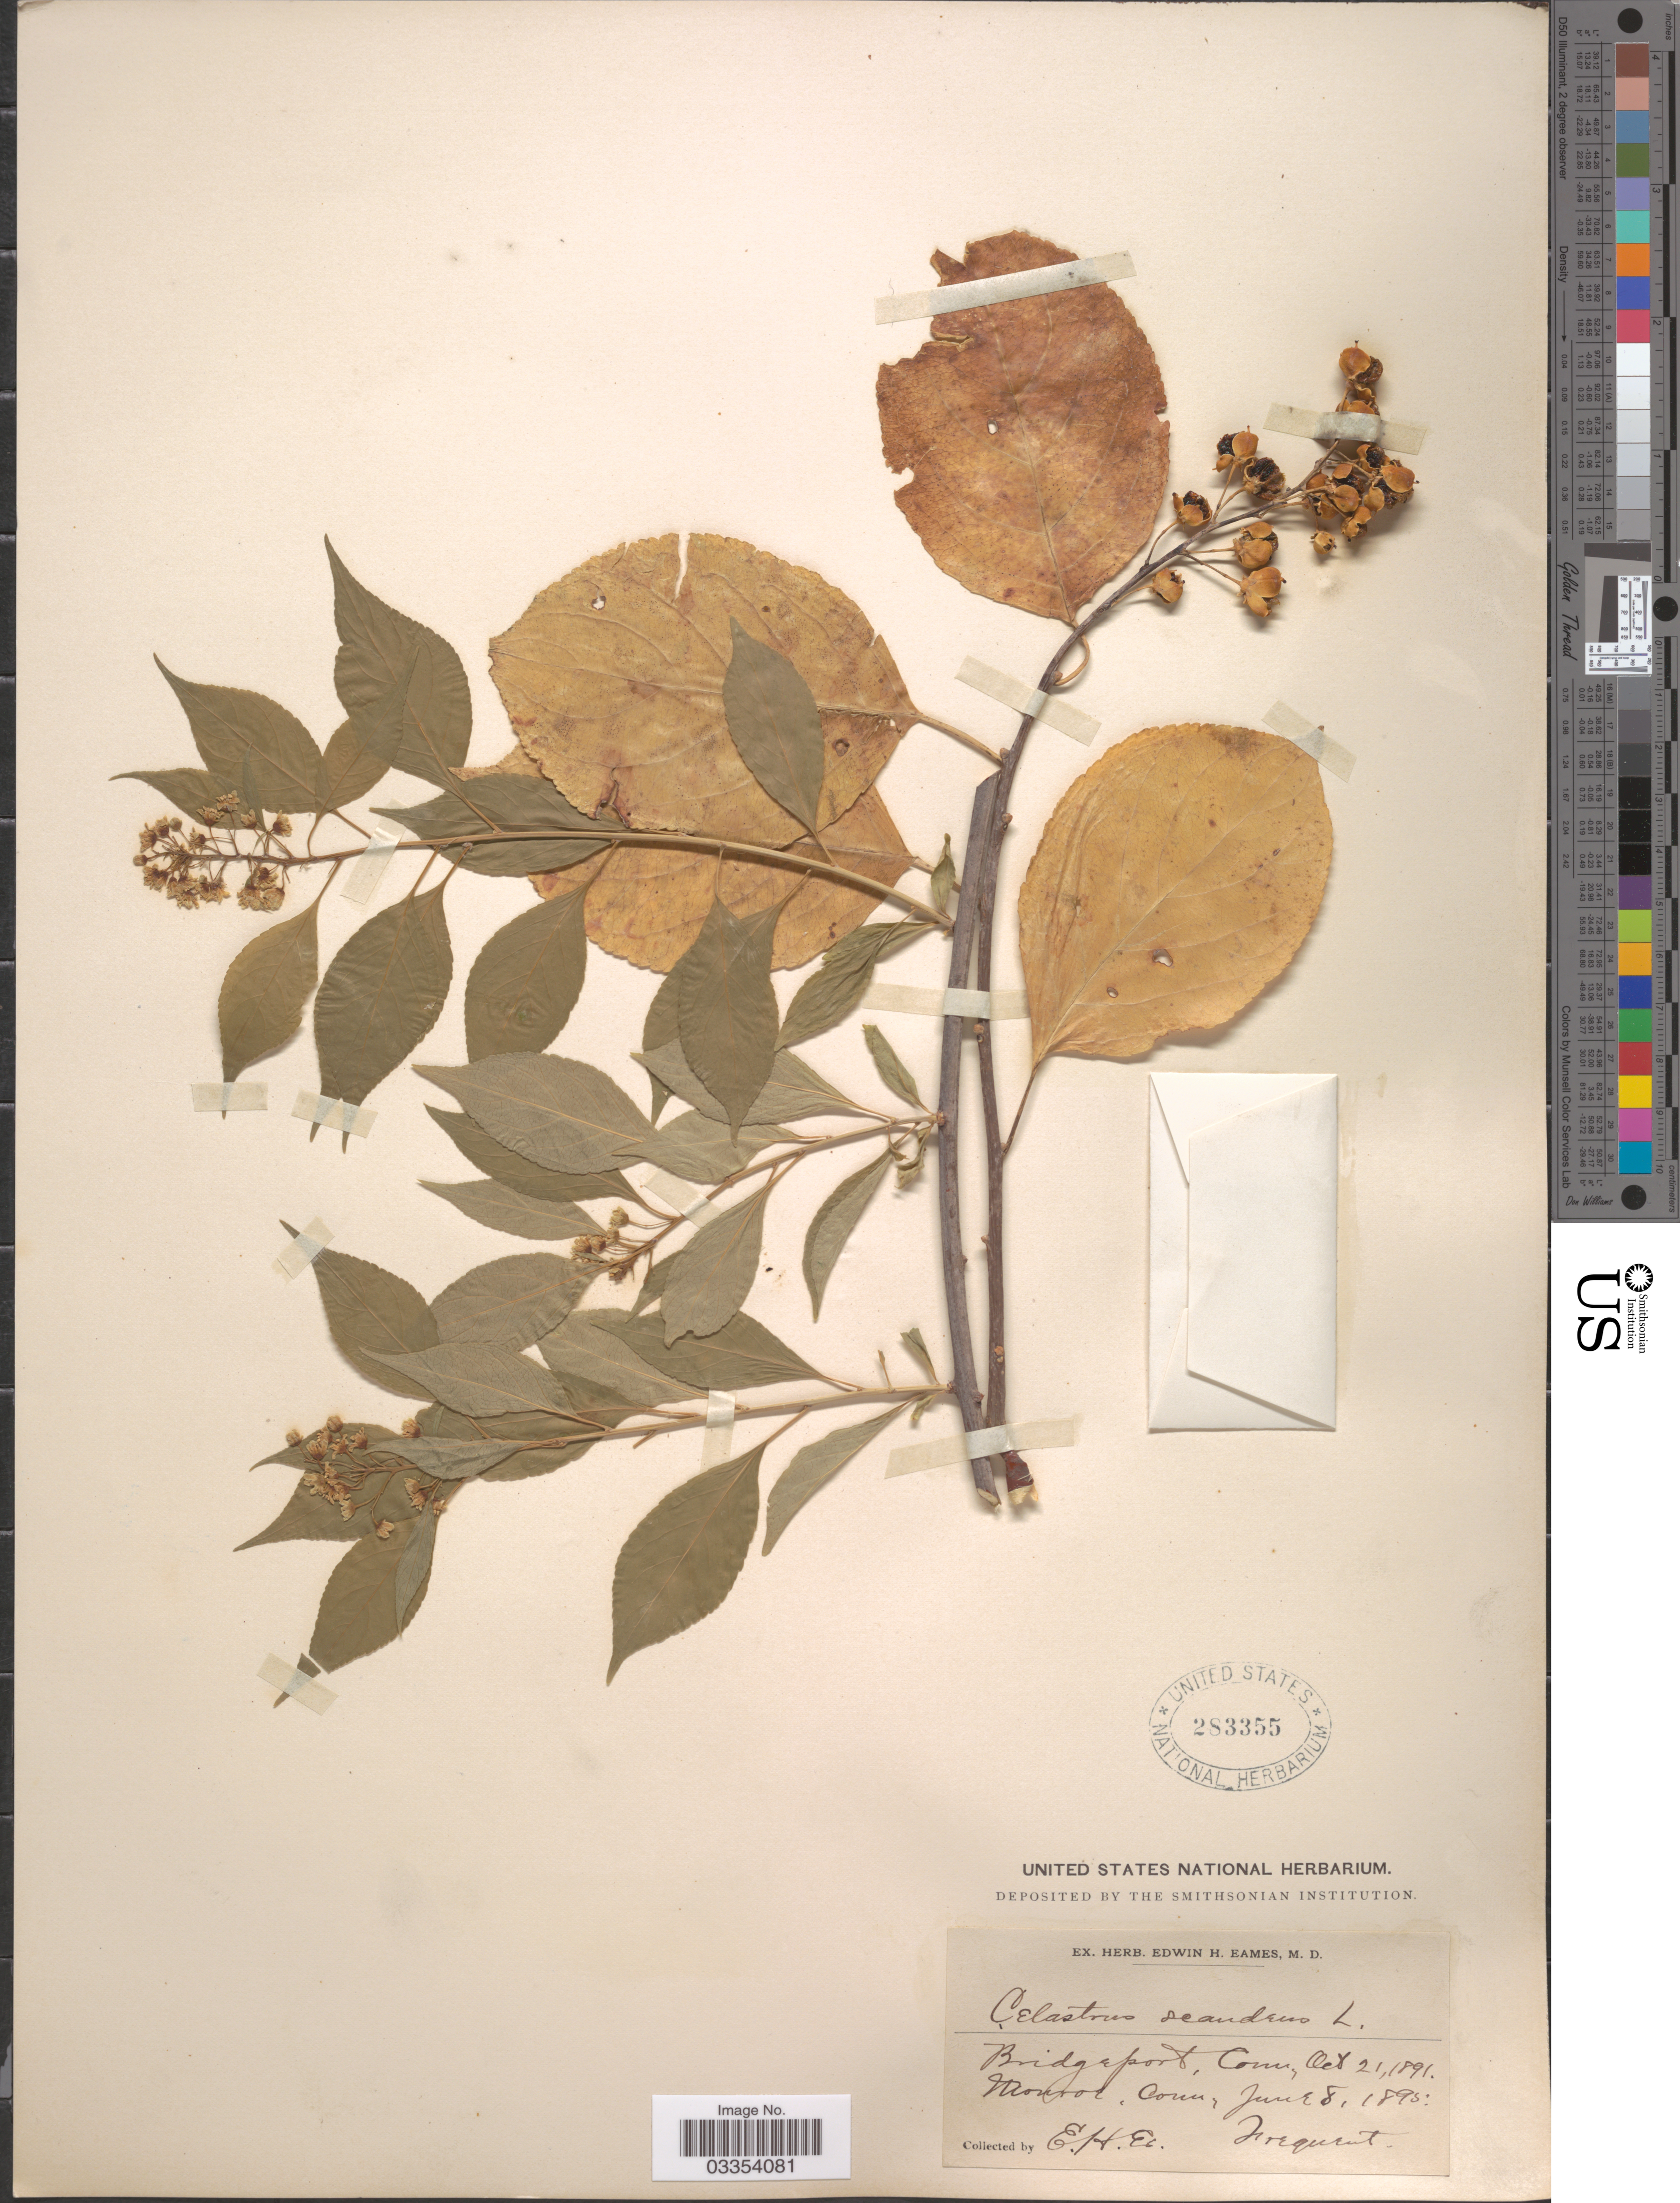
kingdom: Plantae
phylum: Tracheophyta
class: Magnoliopsida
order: Celastrales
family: Celastraceae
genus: Celastrus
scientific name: Celastrus scandens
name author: L.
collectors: E. H. Eames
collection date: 1891-10-21/1895-06-08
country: United States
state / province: Connecticut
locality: Bridgeport. Monroe.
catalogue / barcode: US 283355